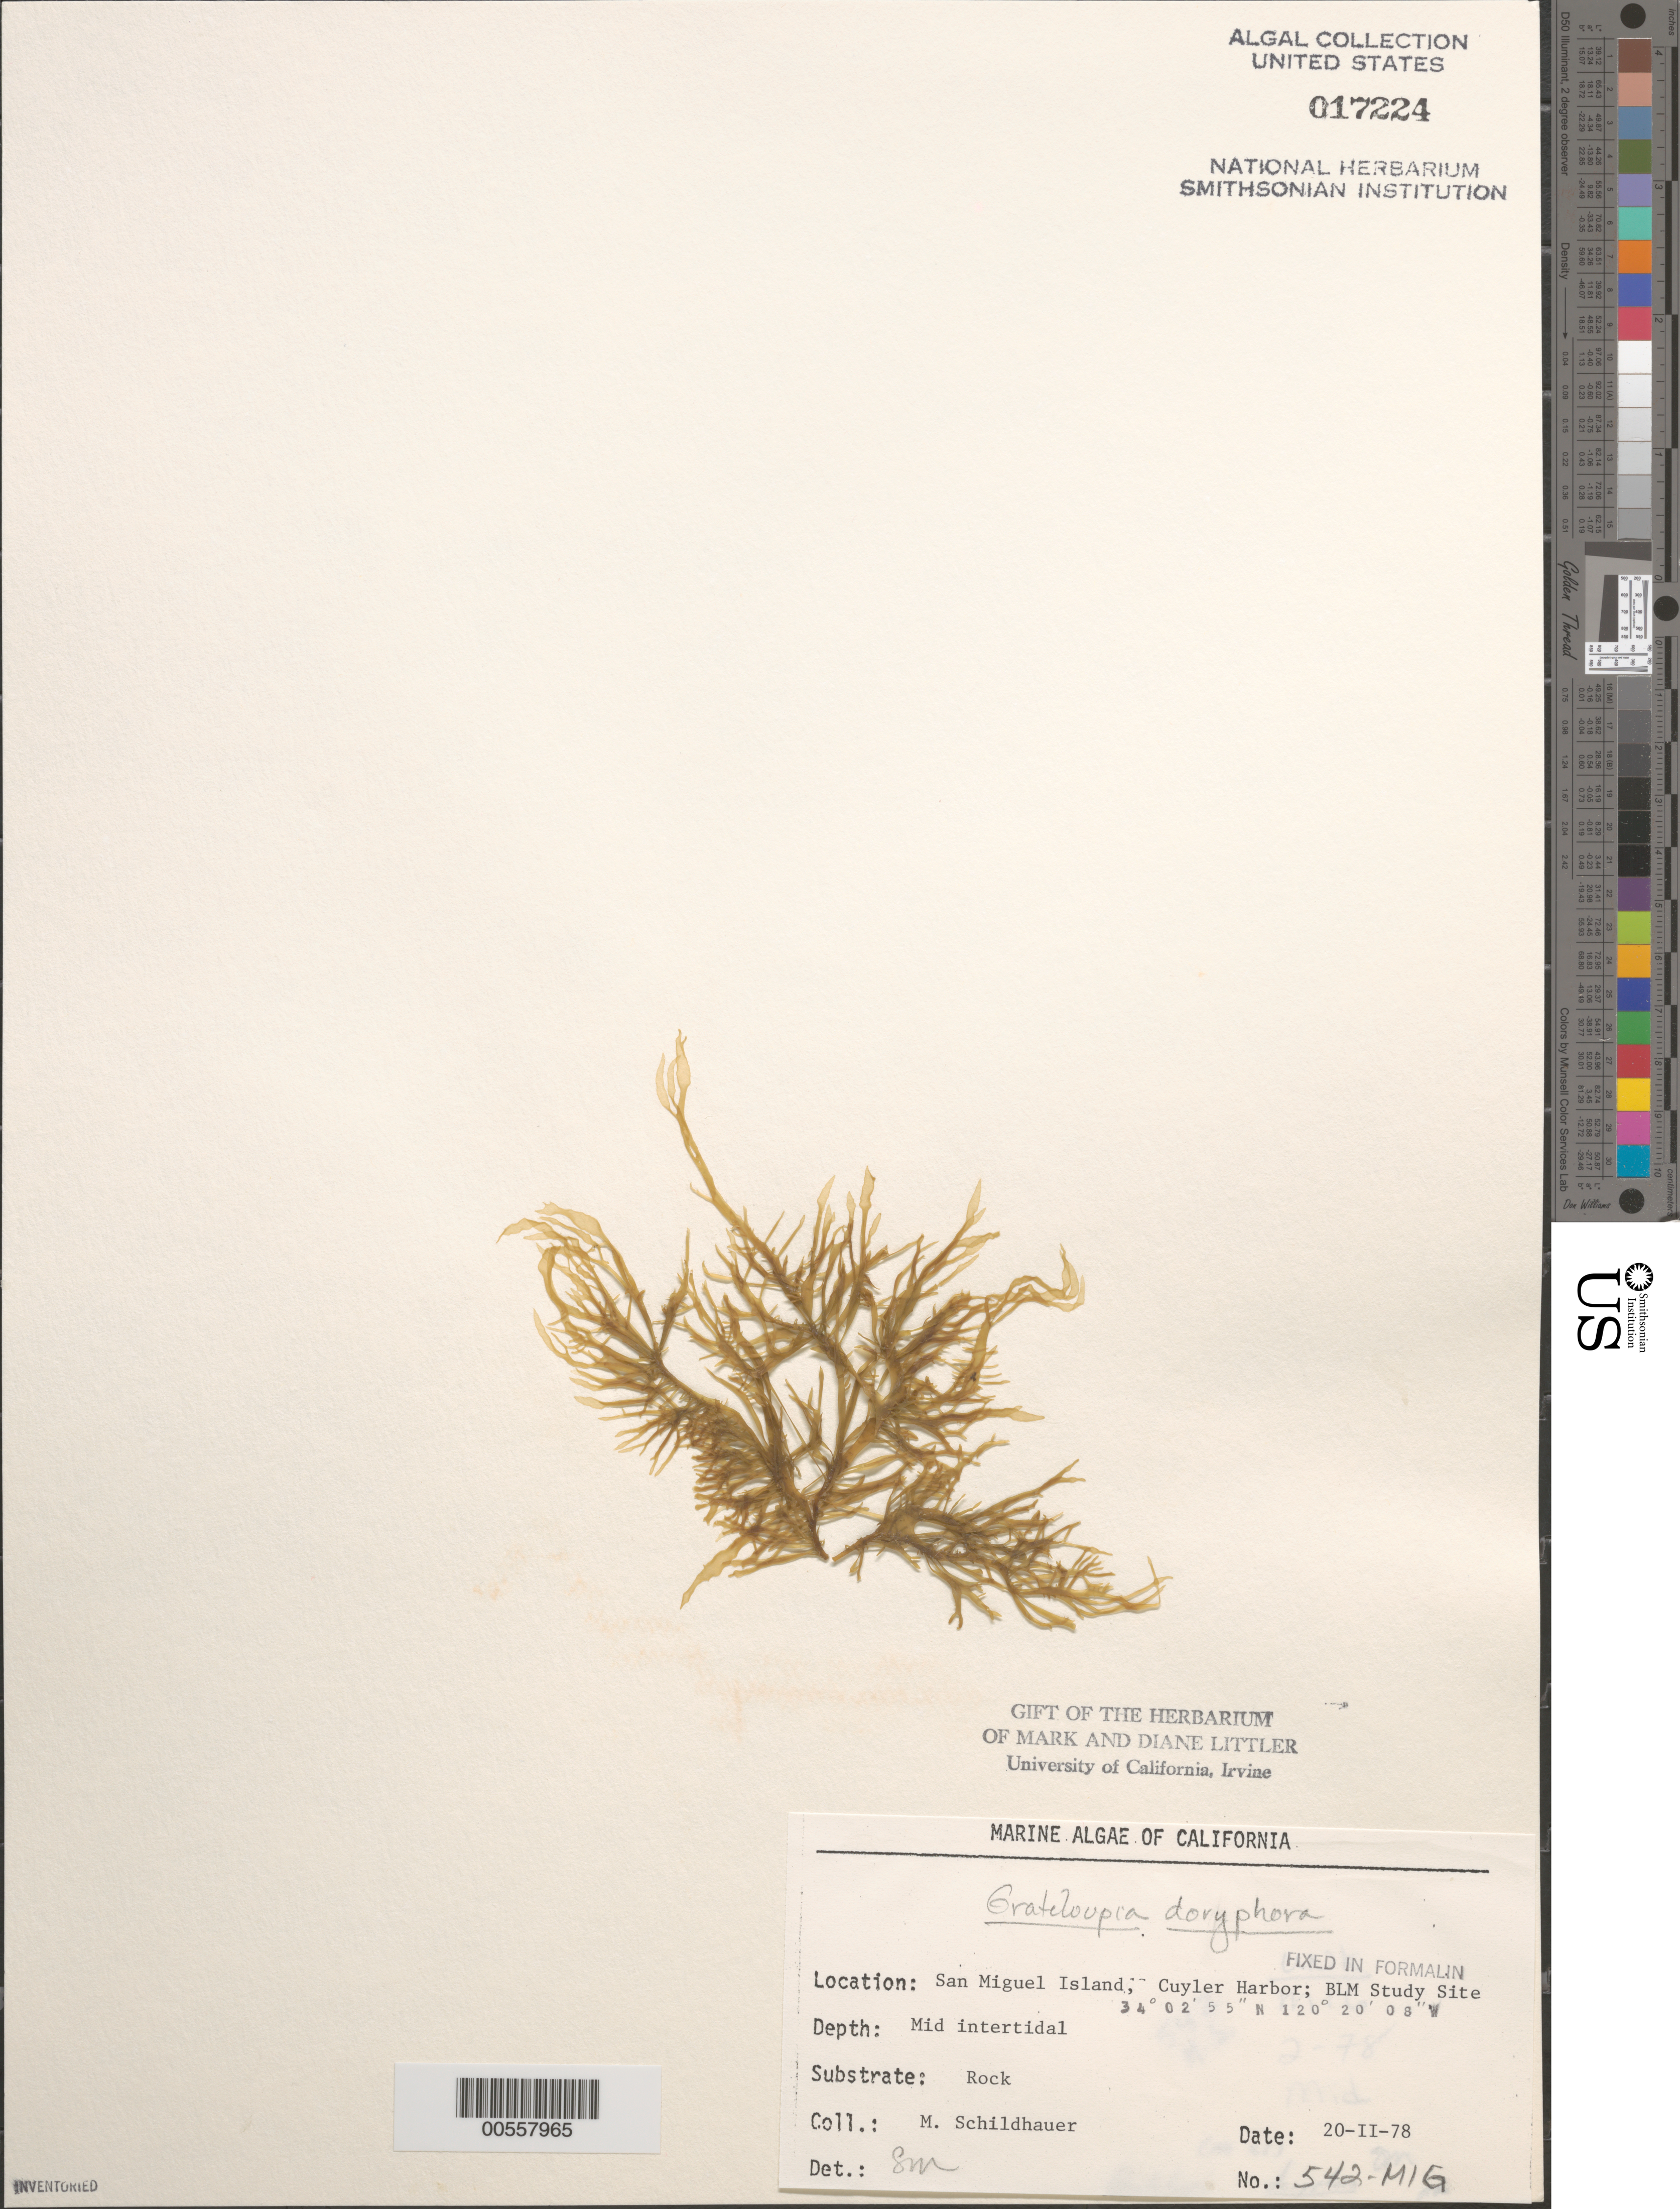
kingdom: Plantae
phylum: Rhodophyta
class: Florideophyceae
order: Halymeniales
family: Halymeniaceae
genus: Grateloupia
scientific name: Grateloupia doryphora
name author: (Mont.) Howe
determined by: Murray, S. N.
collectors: M. Schildhauer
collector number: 542-mig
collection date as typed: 20 Feb 1978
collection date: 1978-02-20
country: United States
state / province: California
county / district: Santa Barbara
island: San Miguel Island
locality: Cuyler Harbor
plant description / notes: BLM-SOCALBIGHT Rocky Intertidal Survey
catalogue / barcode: US 17224